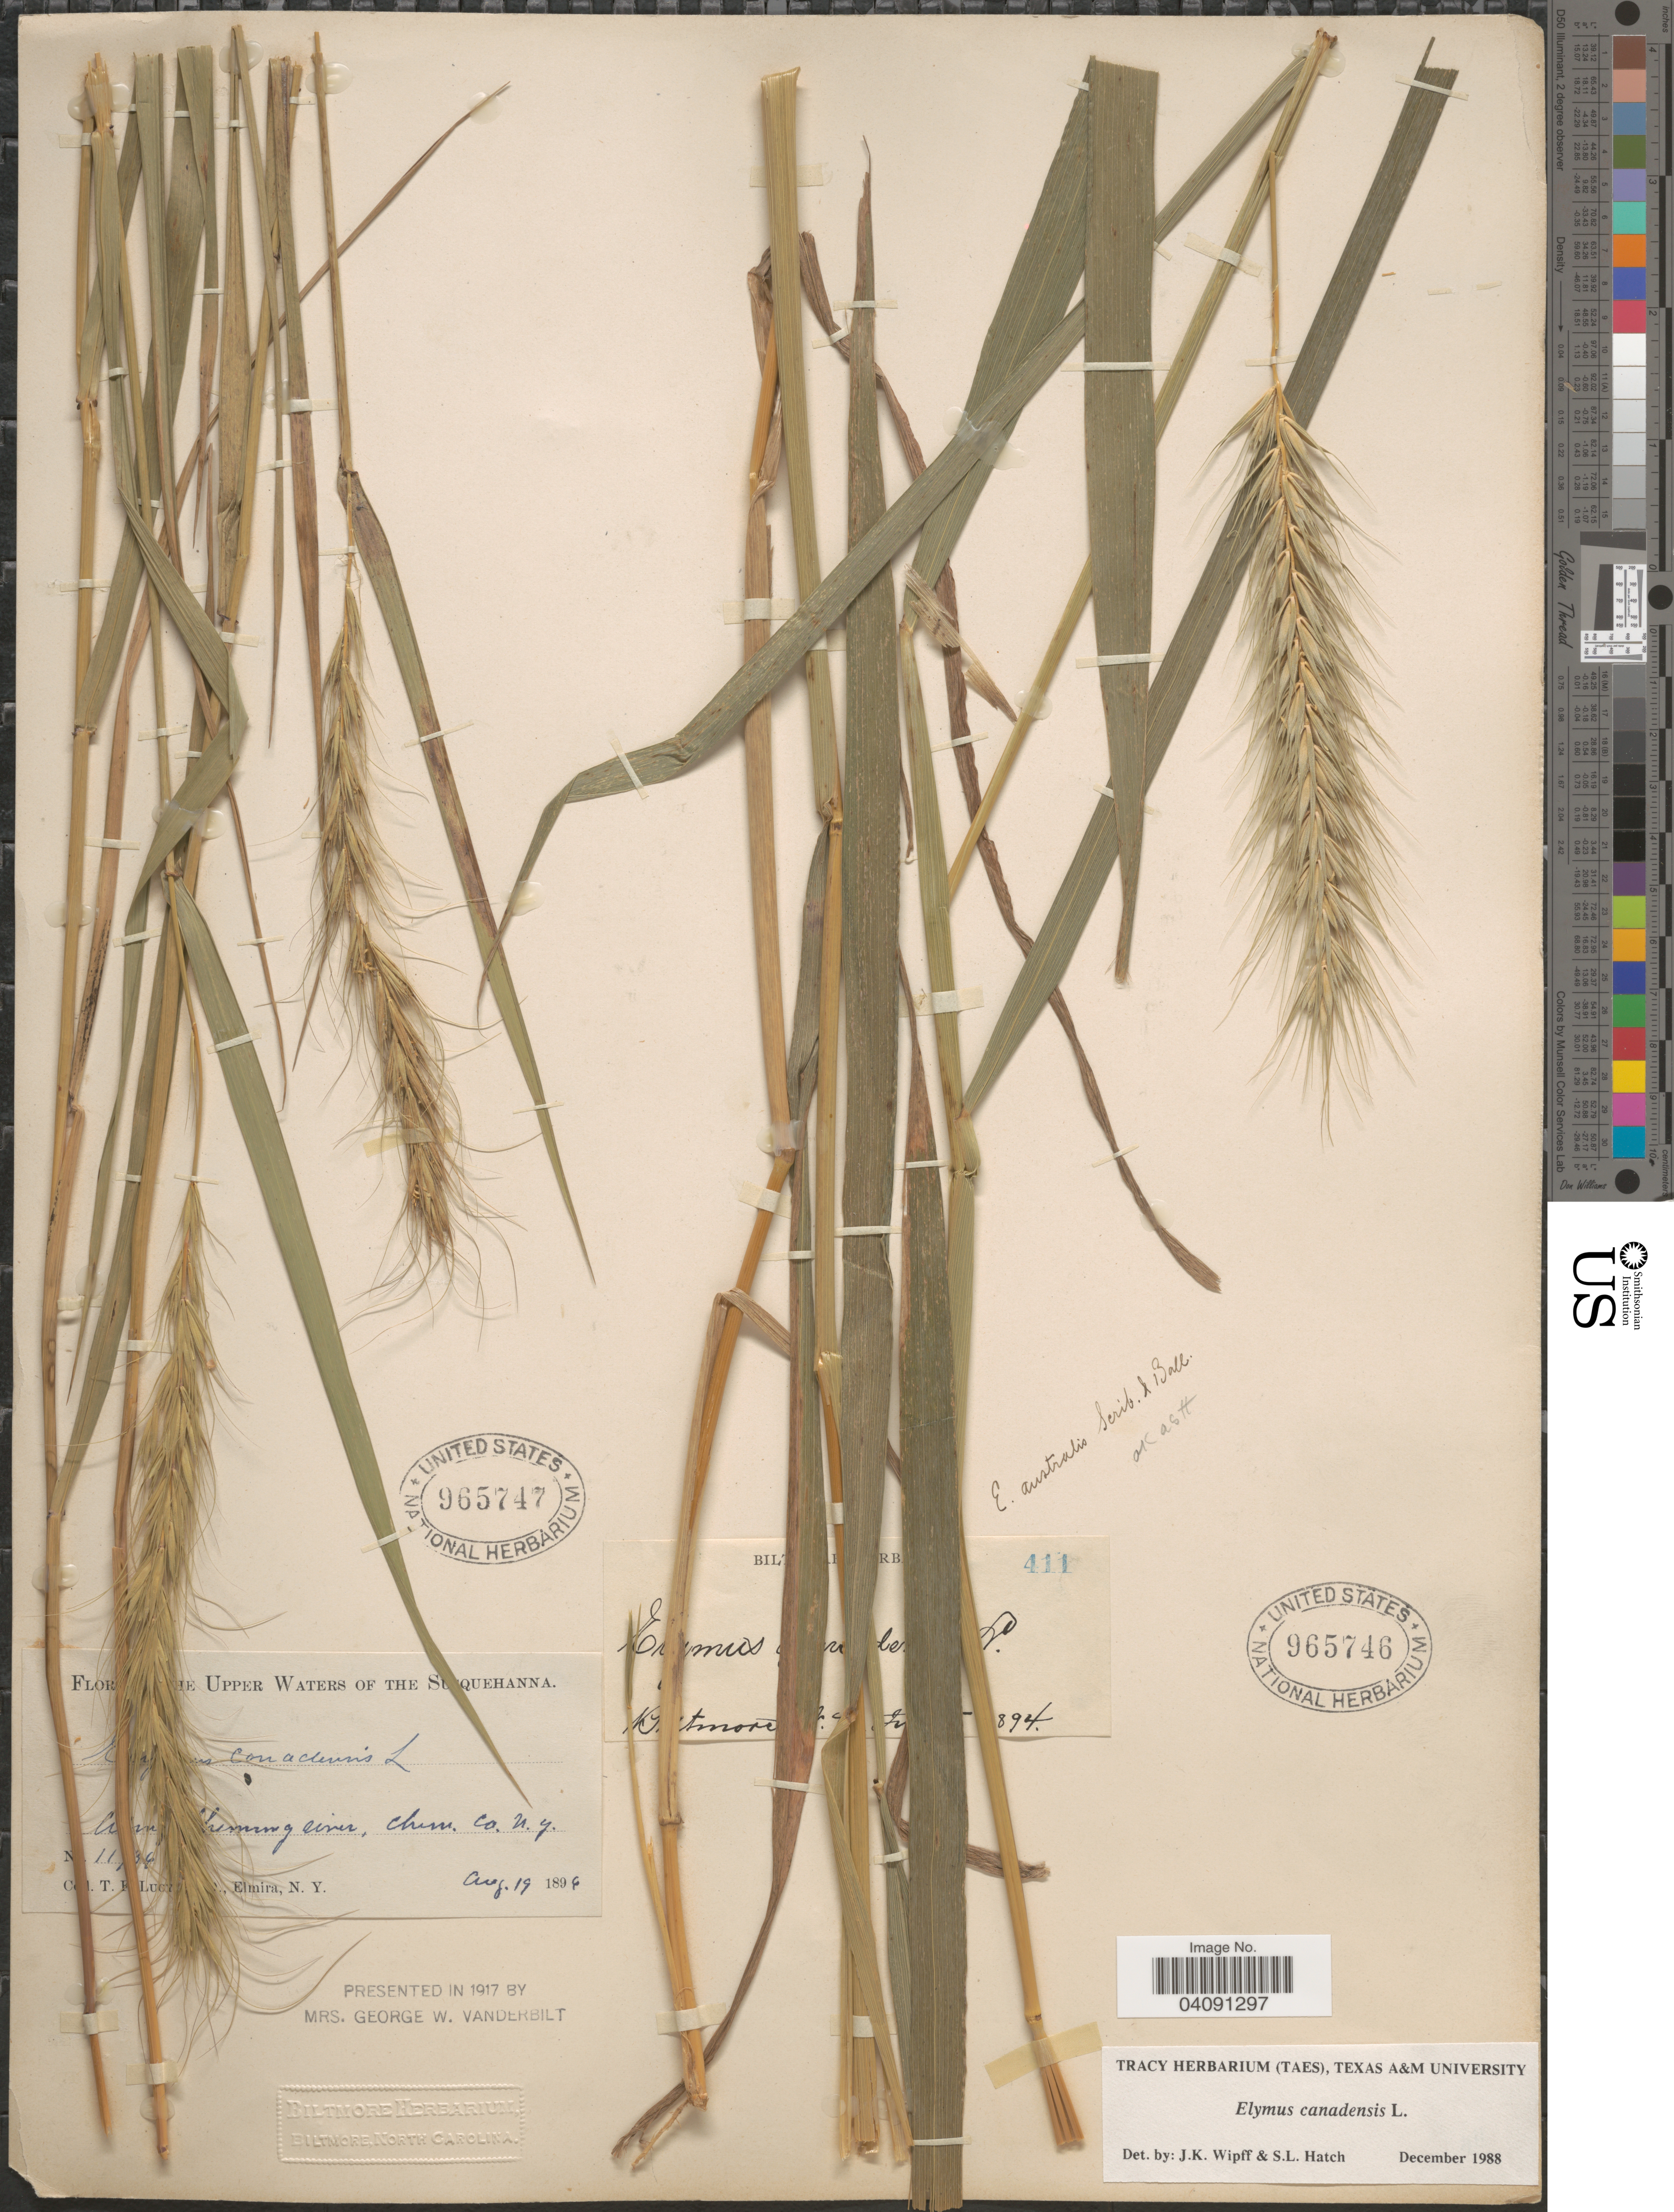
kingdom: Plantae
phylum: Tracheophyta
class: Liliopsida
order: Poales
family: Poaceae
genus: Elymus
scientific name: Elymus canadensis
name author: L.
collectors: T. Lucy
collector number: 11!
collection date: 1896-08-19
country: United States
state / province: New York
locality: The Upper Waters of The Susquehanna. Chemung River, Chem. Co.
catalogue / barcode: US 965747-2